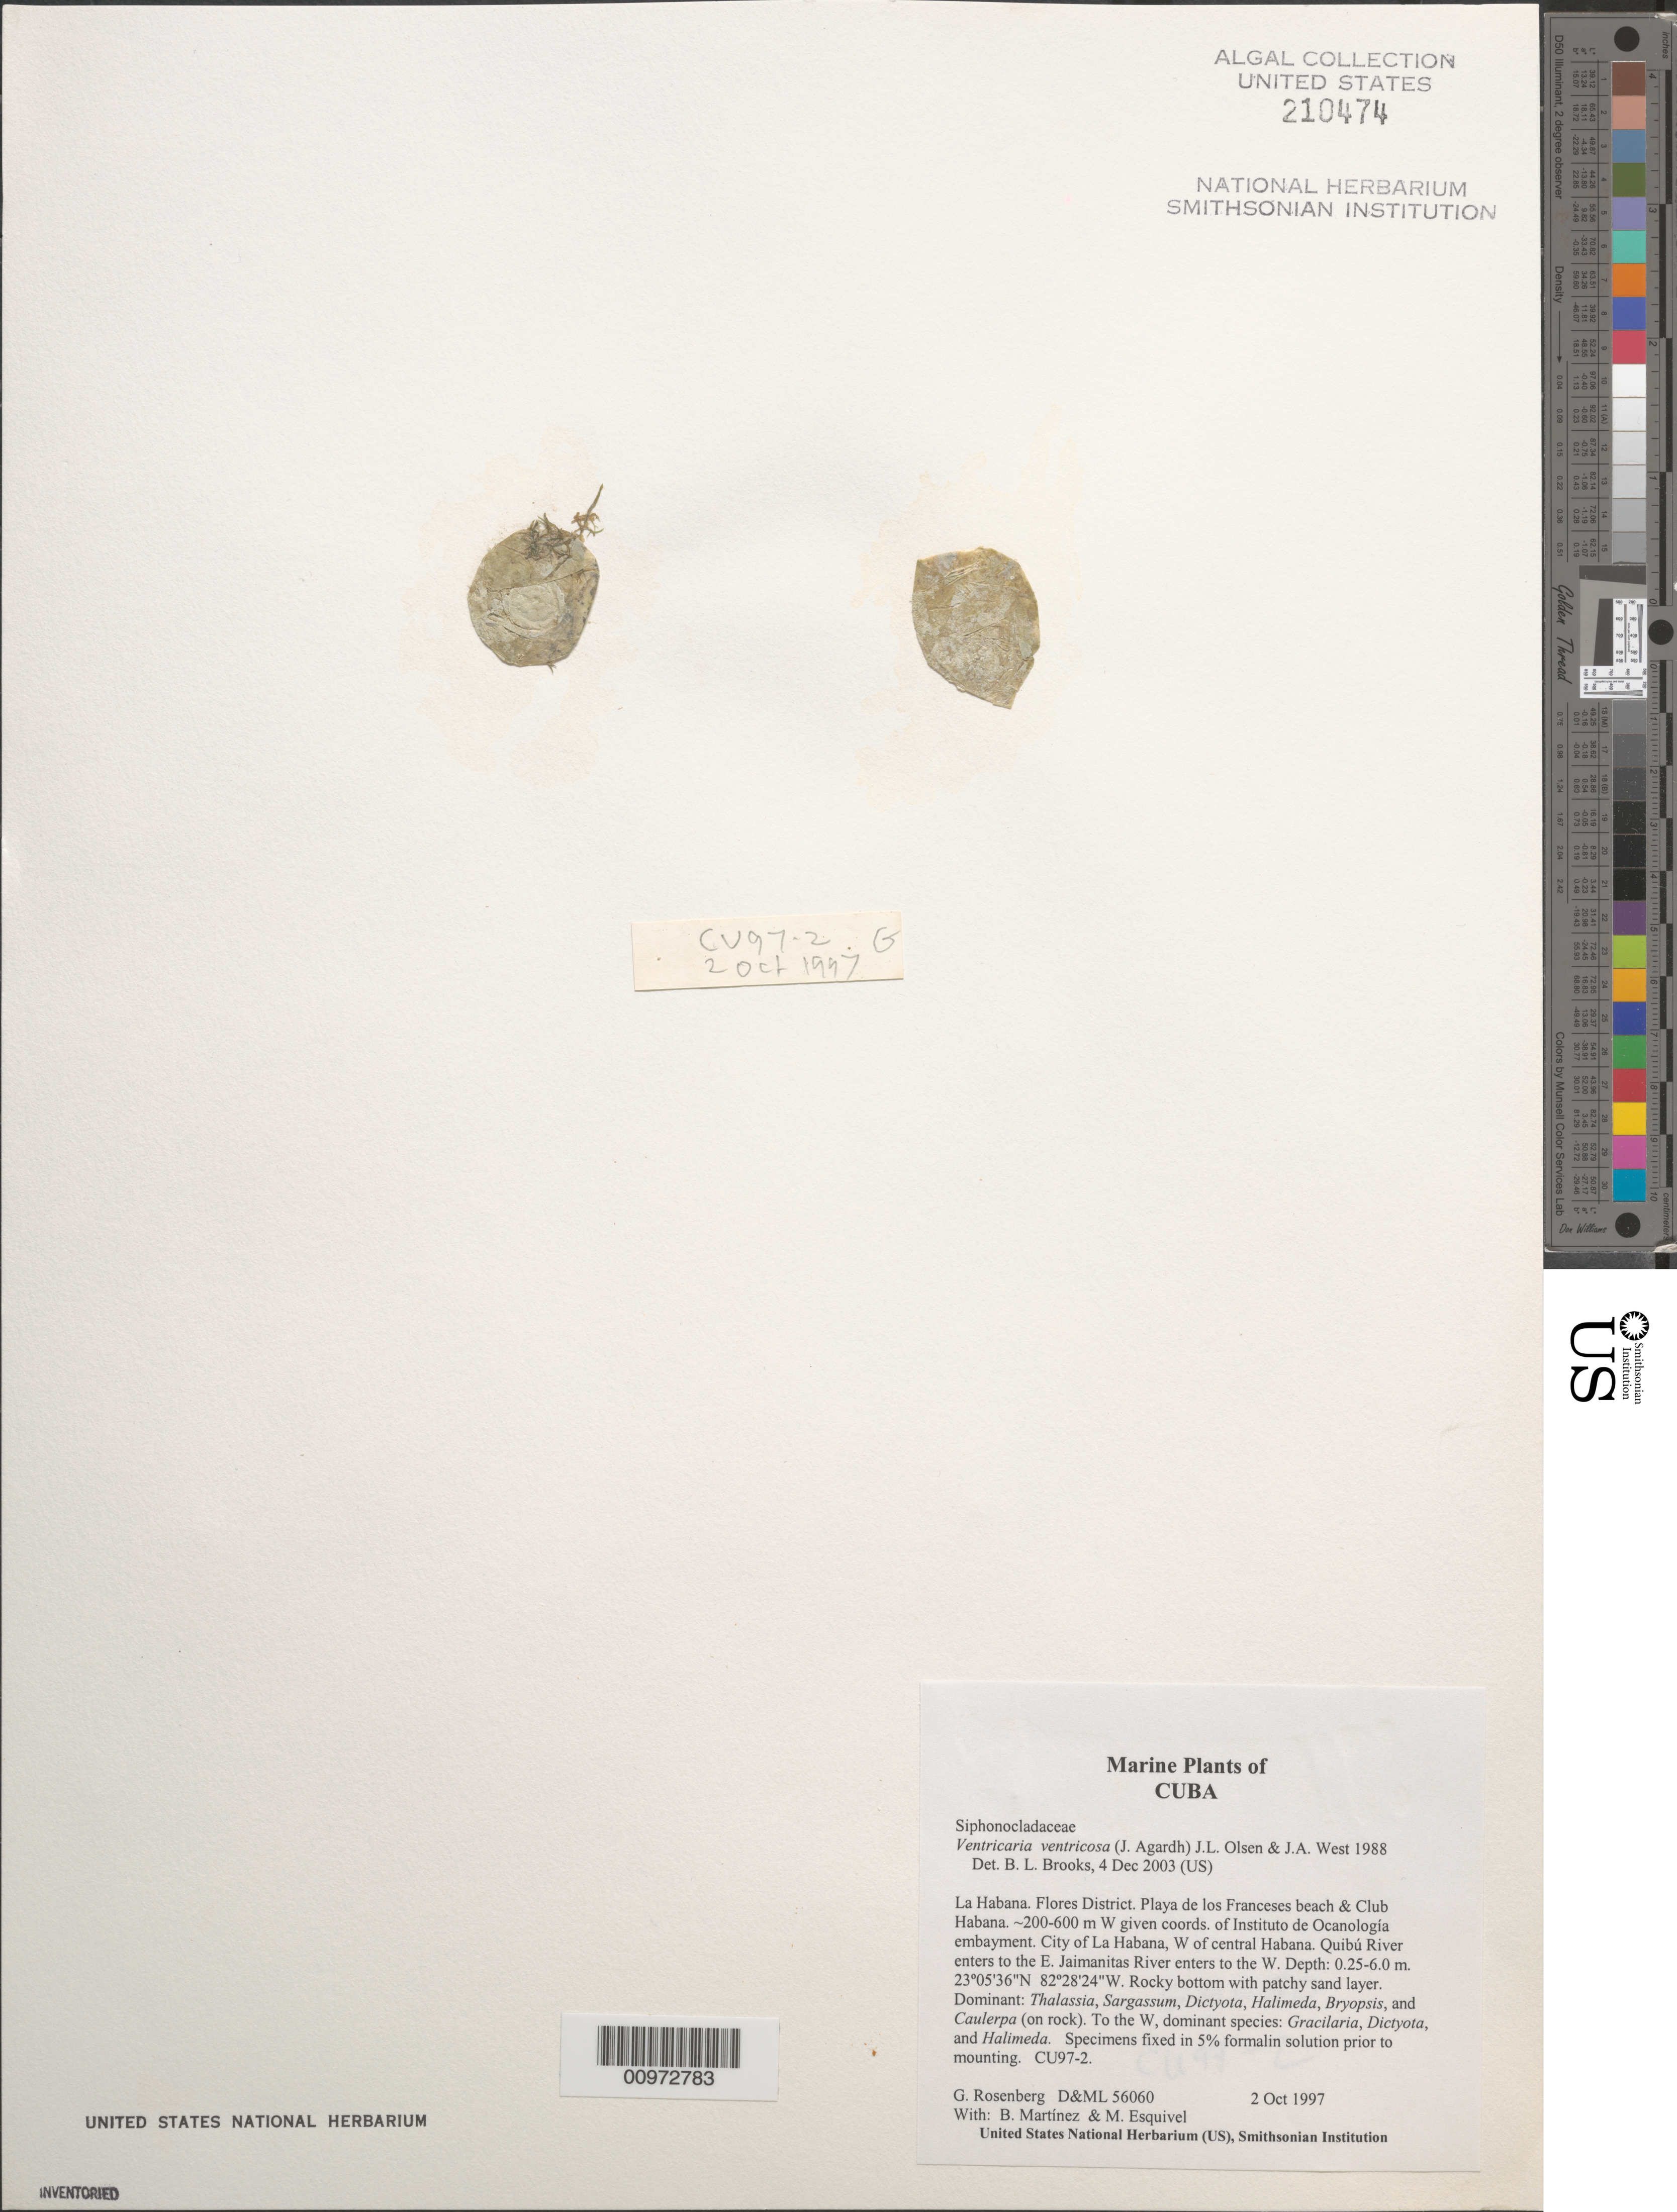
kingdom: Plantae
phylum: Chlorophyta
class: Ulvophyceae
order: Siphonocladales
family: Valoniaceae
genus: Valonia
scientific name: Valonia ventricosa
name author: J. Agardh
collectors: G. Rosenberg, B. Martinez & M. Esquivel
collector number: D&ML 56060 & CU97-2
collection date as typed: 02 Oct 1997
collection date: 1997-10-02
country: Cuba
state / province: La Habana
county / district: Flores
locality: Playa de los Franceses Beach and Club Habana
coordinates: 23 05'36"N, 82 28'24"W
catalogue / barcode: US 210474